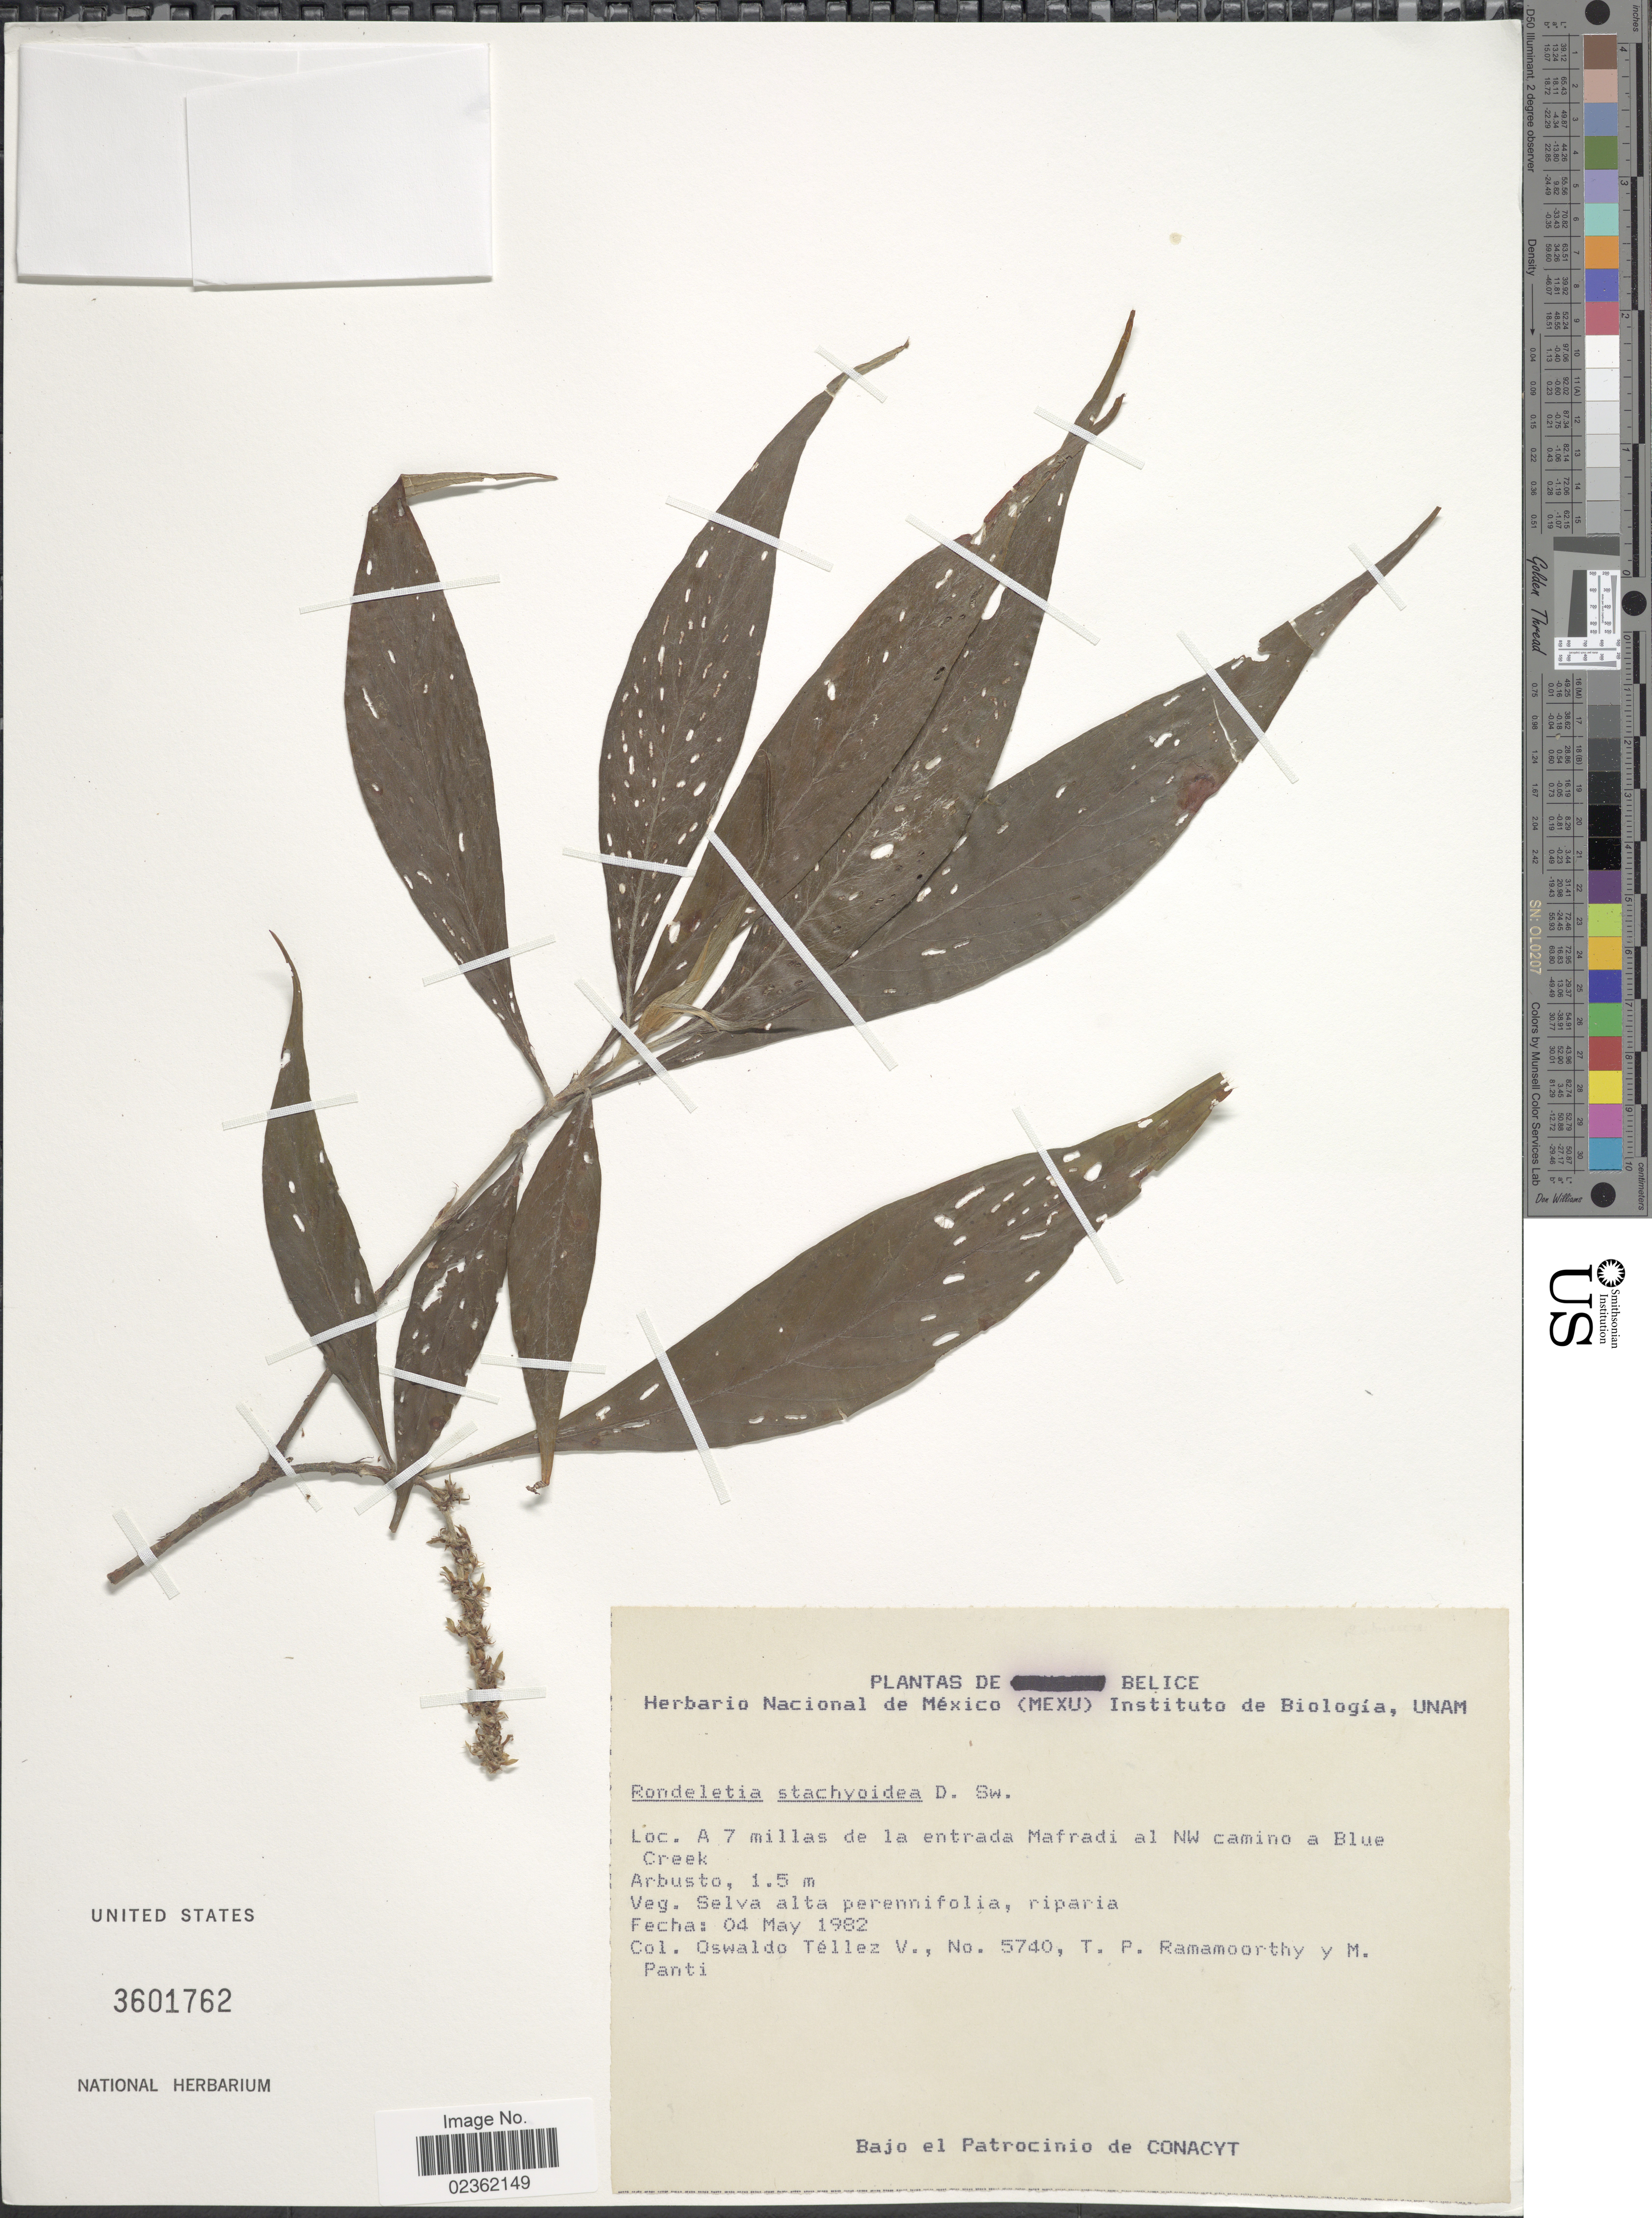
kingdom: Plantae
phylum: Tracheophyta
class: Magnoliopsida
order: Gentianales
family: Rubiaceae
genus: Rondeletia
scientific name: Rondeletia stachyoidea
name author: Donn. Sm.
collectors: O. Téllez V., T. P. Ramamoorthy & M. Panti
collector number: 5740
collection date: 1982-05-04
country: Belize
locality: Belice, a 7 millas de la entrada Mafradi al NW camino a Blue Creek.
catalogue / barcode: US 3601762